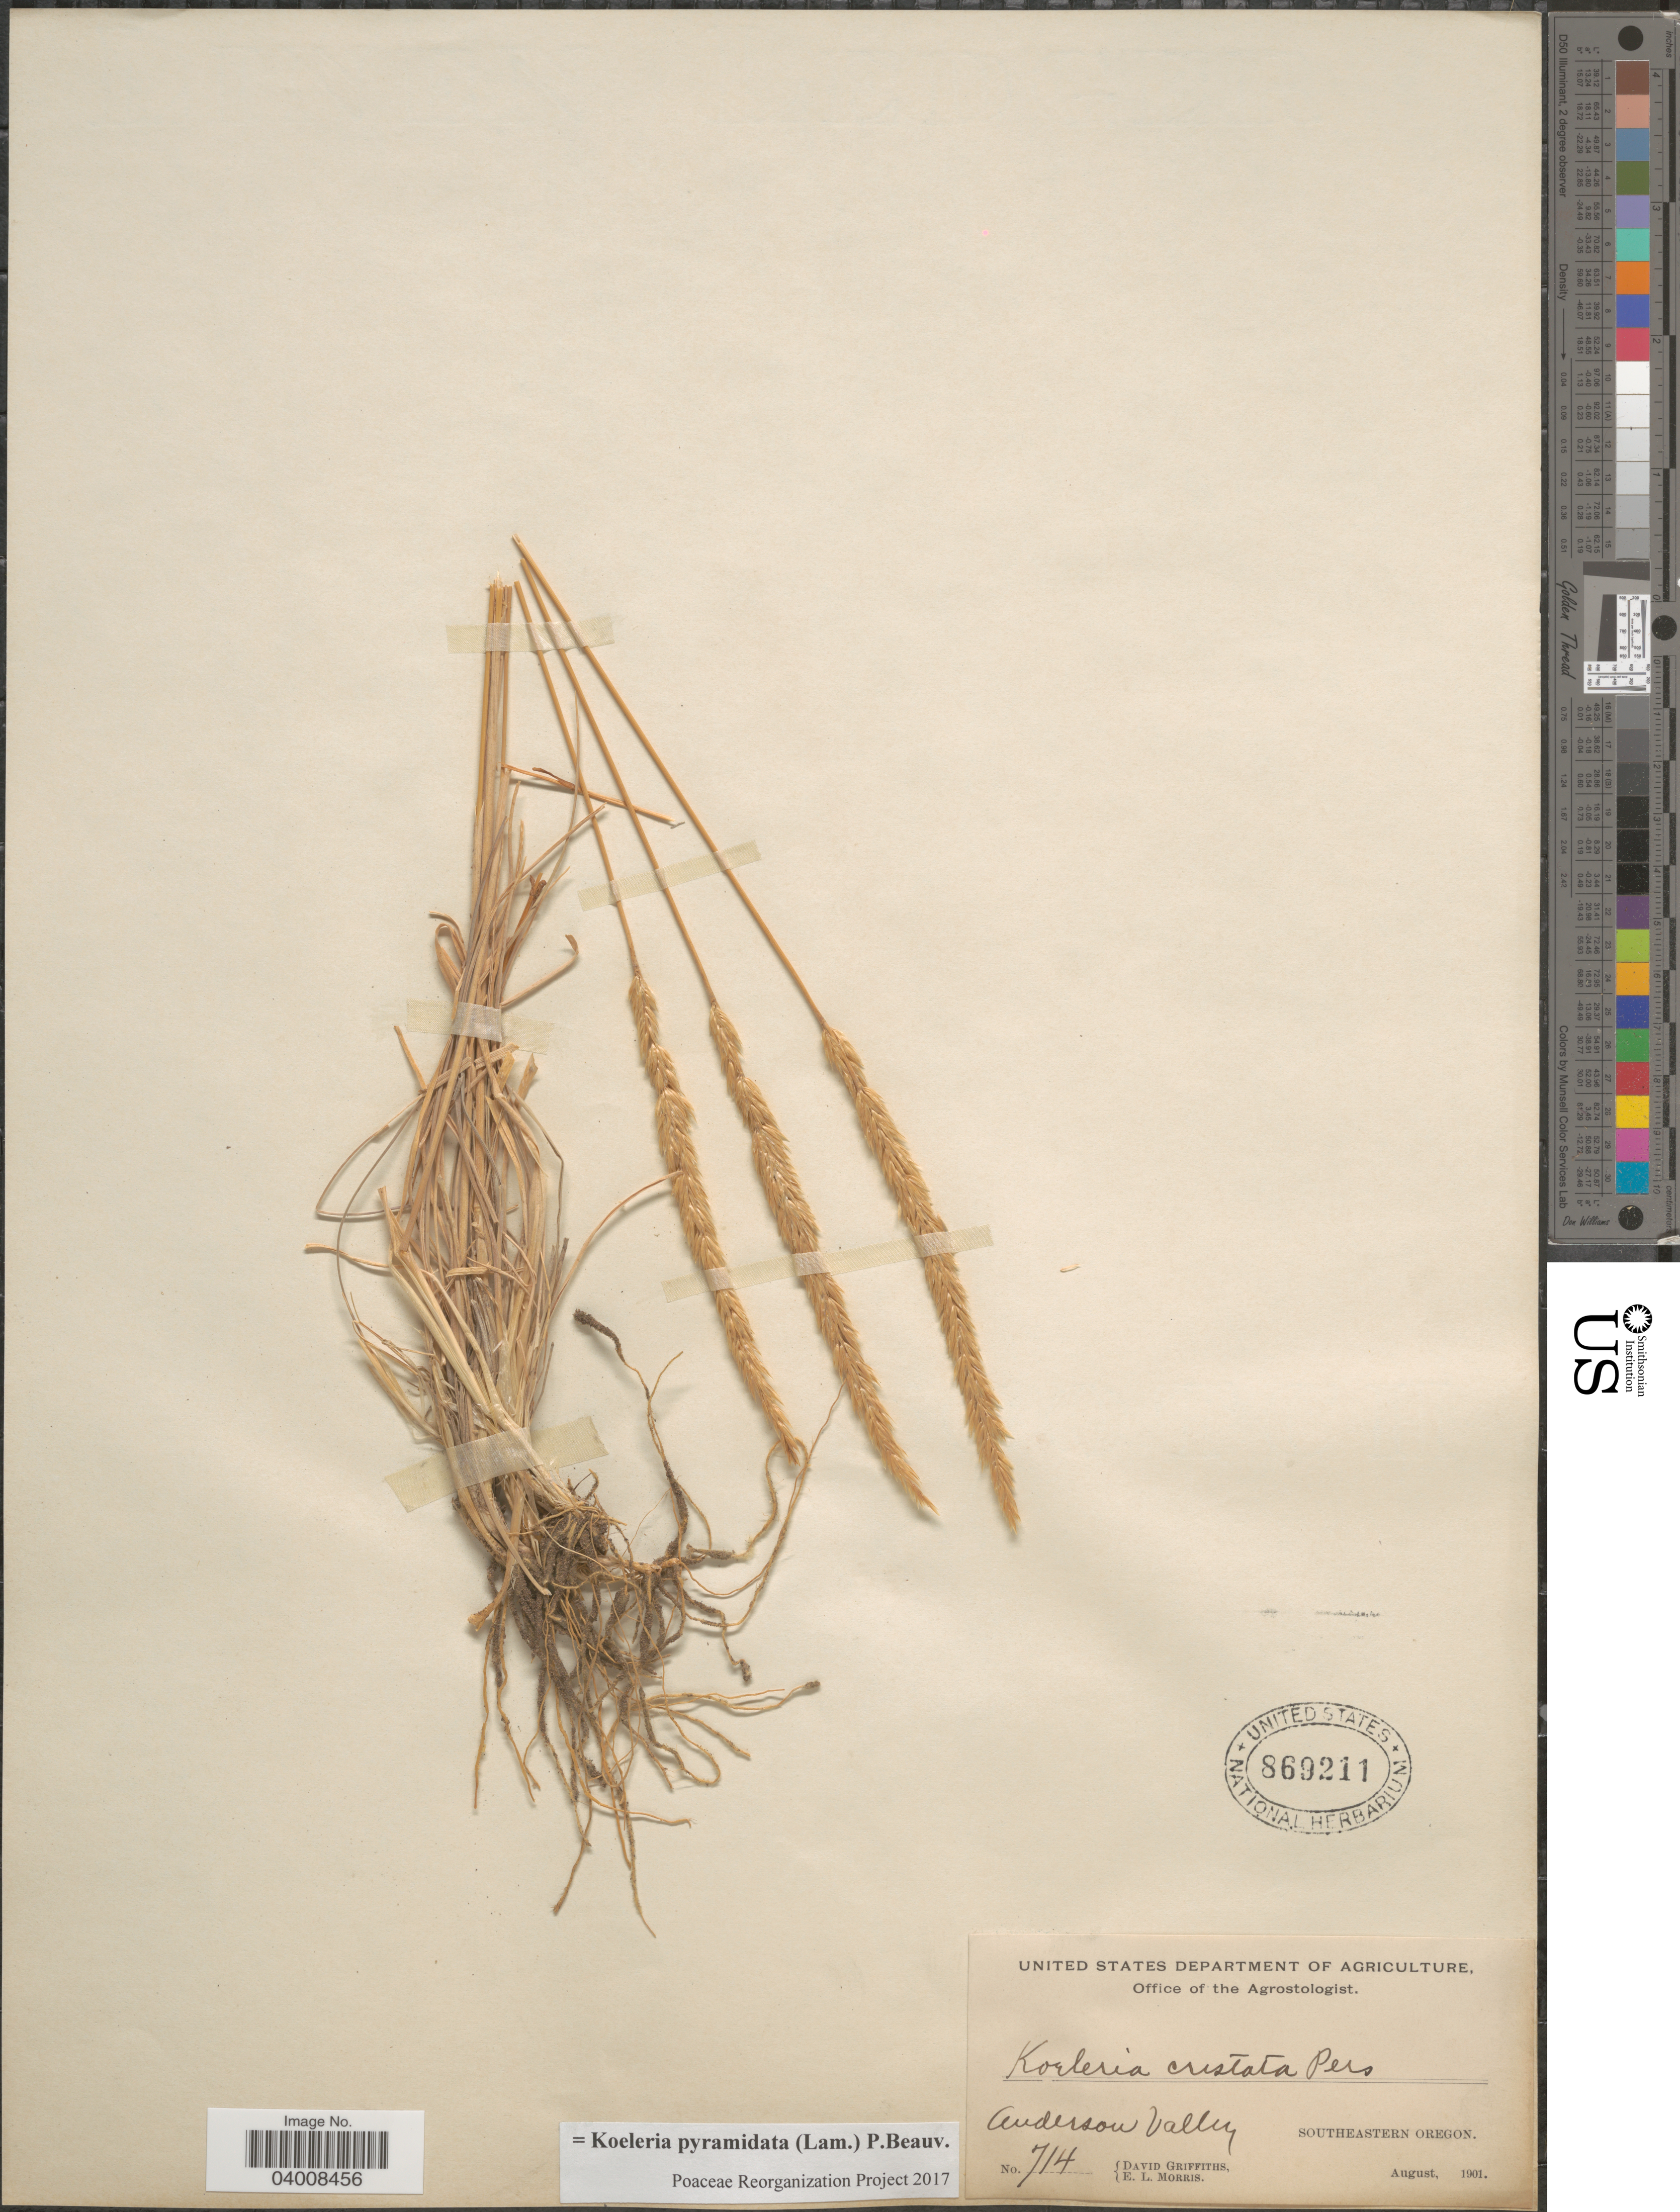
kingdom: Plantae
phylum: Tracheophyta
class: Liliopsida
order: Poales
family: Poaceae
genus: Koeleria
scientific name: Koeleria pyramidata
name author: (Lam.) P. Beauv.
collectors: D. Griffiths & E. Morris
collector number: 714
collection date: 1901-08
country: United States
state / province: Oregon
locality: Anderson Valley. Southeastern Oregon.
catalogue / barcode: US 869211